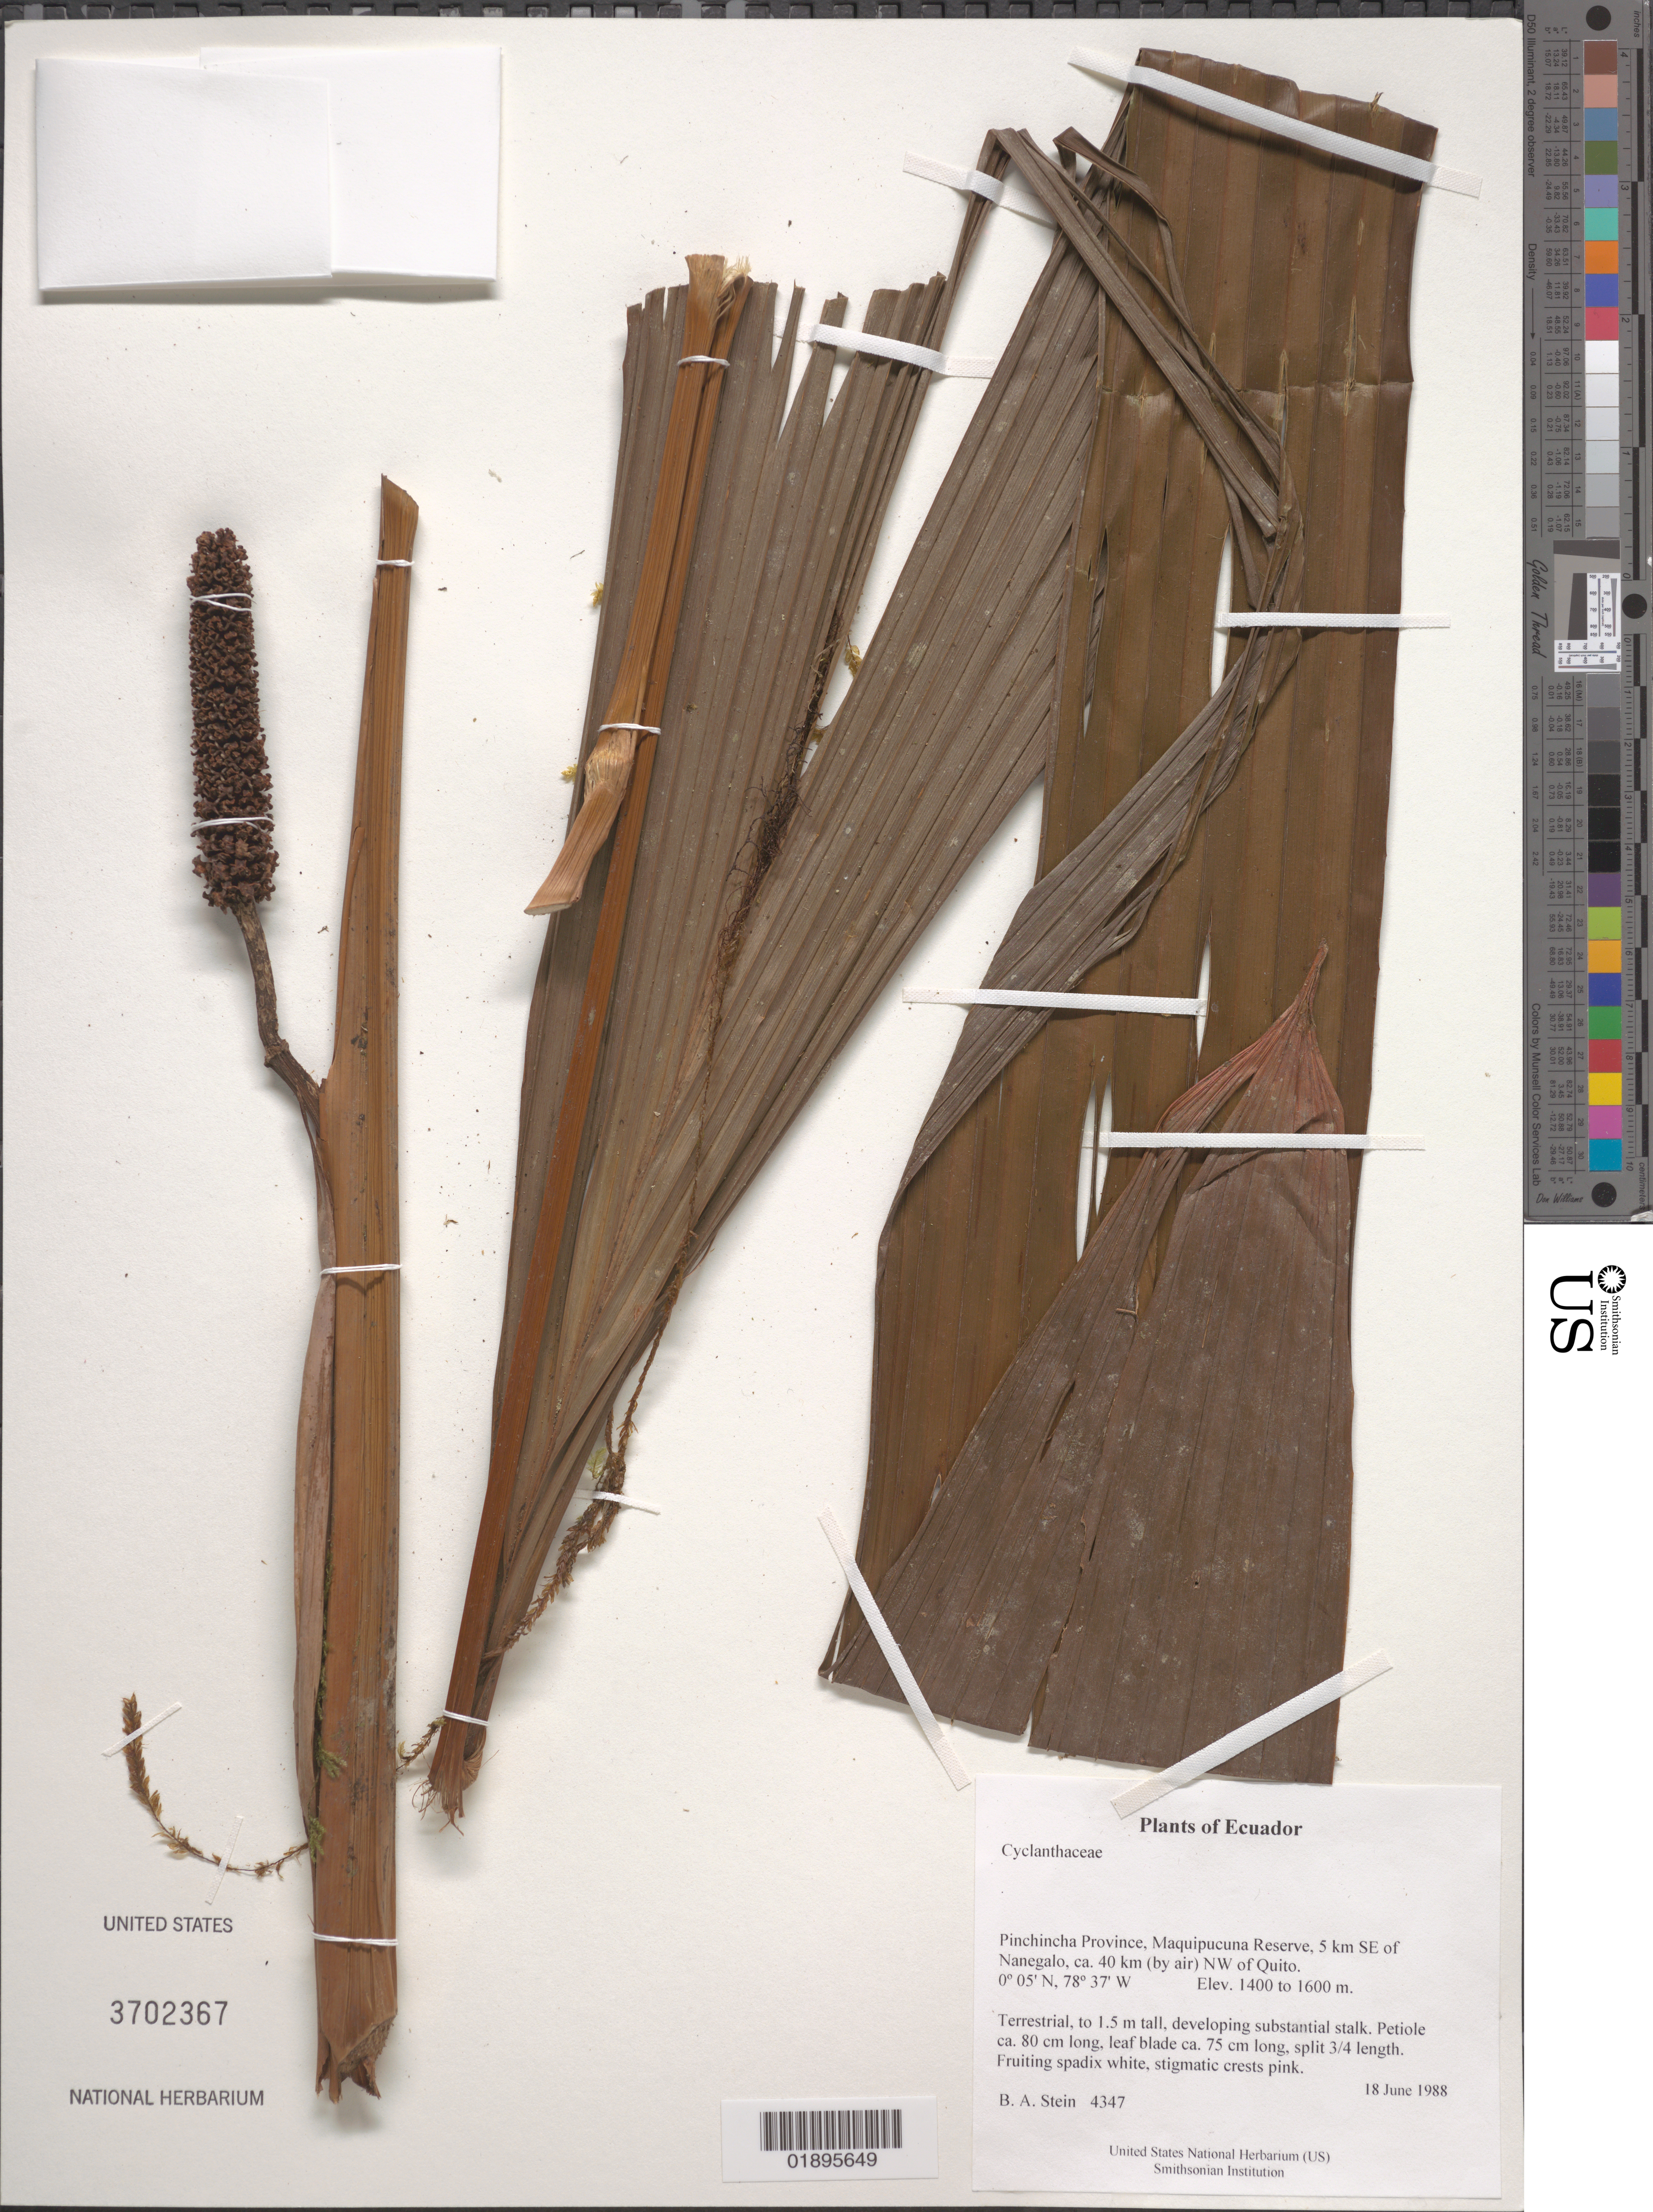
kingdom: Plantae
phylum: Tracheophyta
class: Liliopsida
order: Pandanales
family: Cyclanthaceae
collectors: B. A. Stein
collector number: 4347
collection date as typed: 18 June 1988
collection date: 1988-06-18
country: Ecuador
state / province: Pichincha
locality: Maquipucuna Reserve, 5 km SE of Nanegalo, ca. 40 km (by air) NW of Quito.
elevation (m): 1400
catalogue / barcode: US 3702367